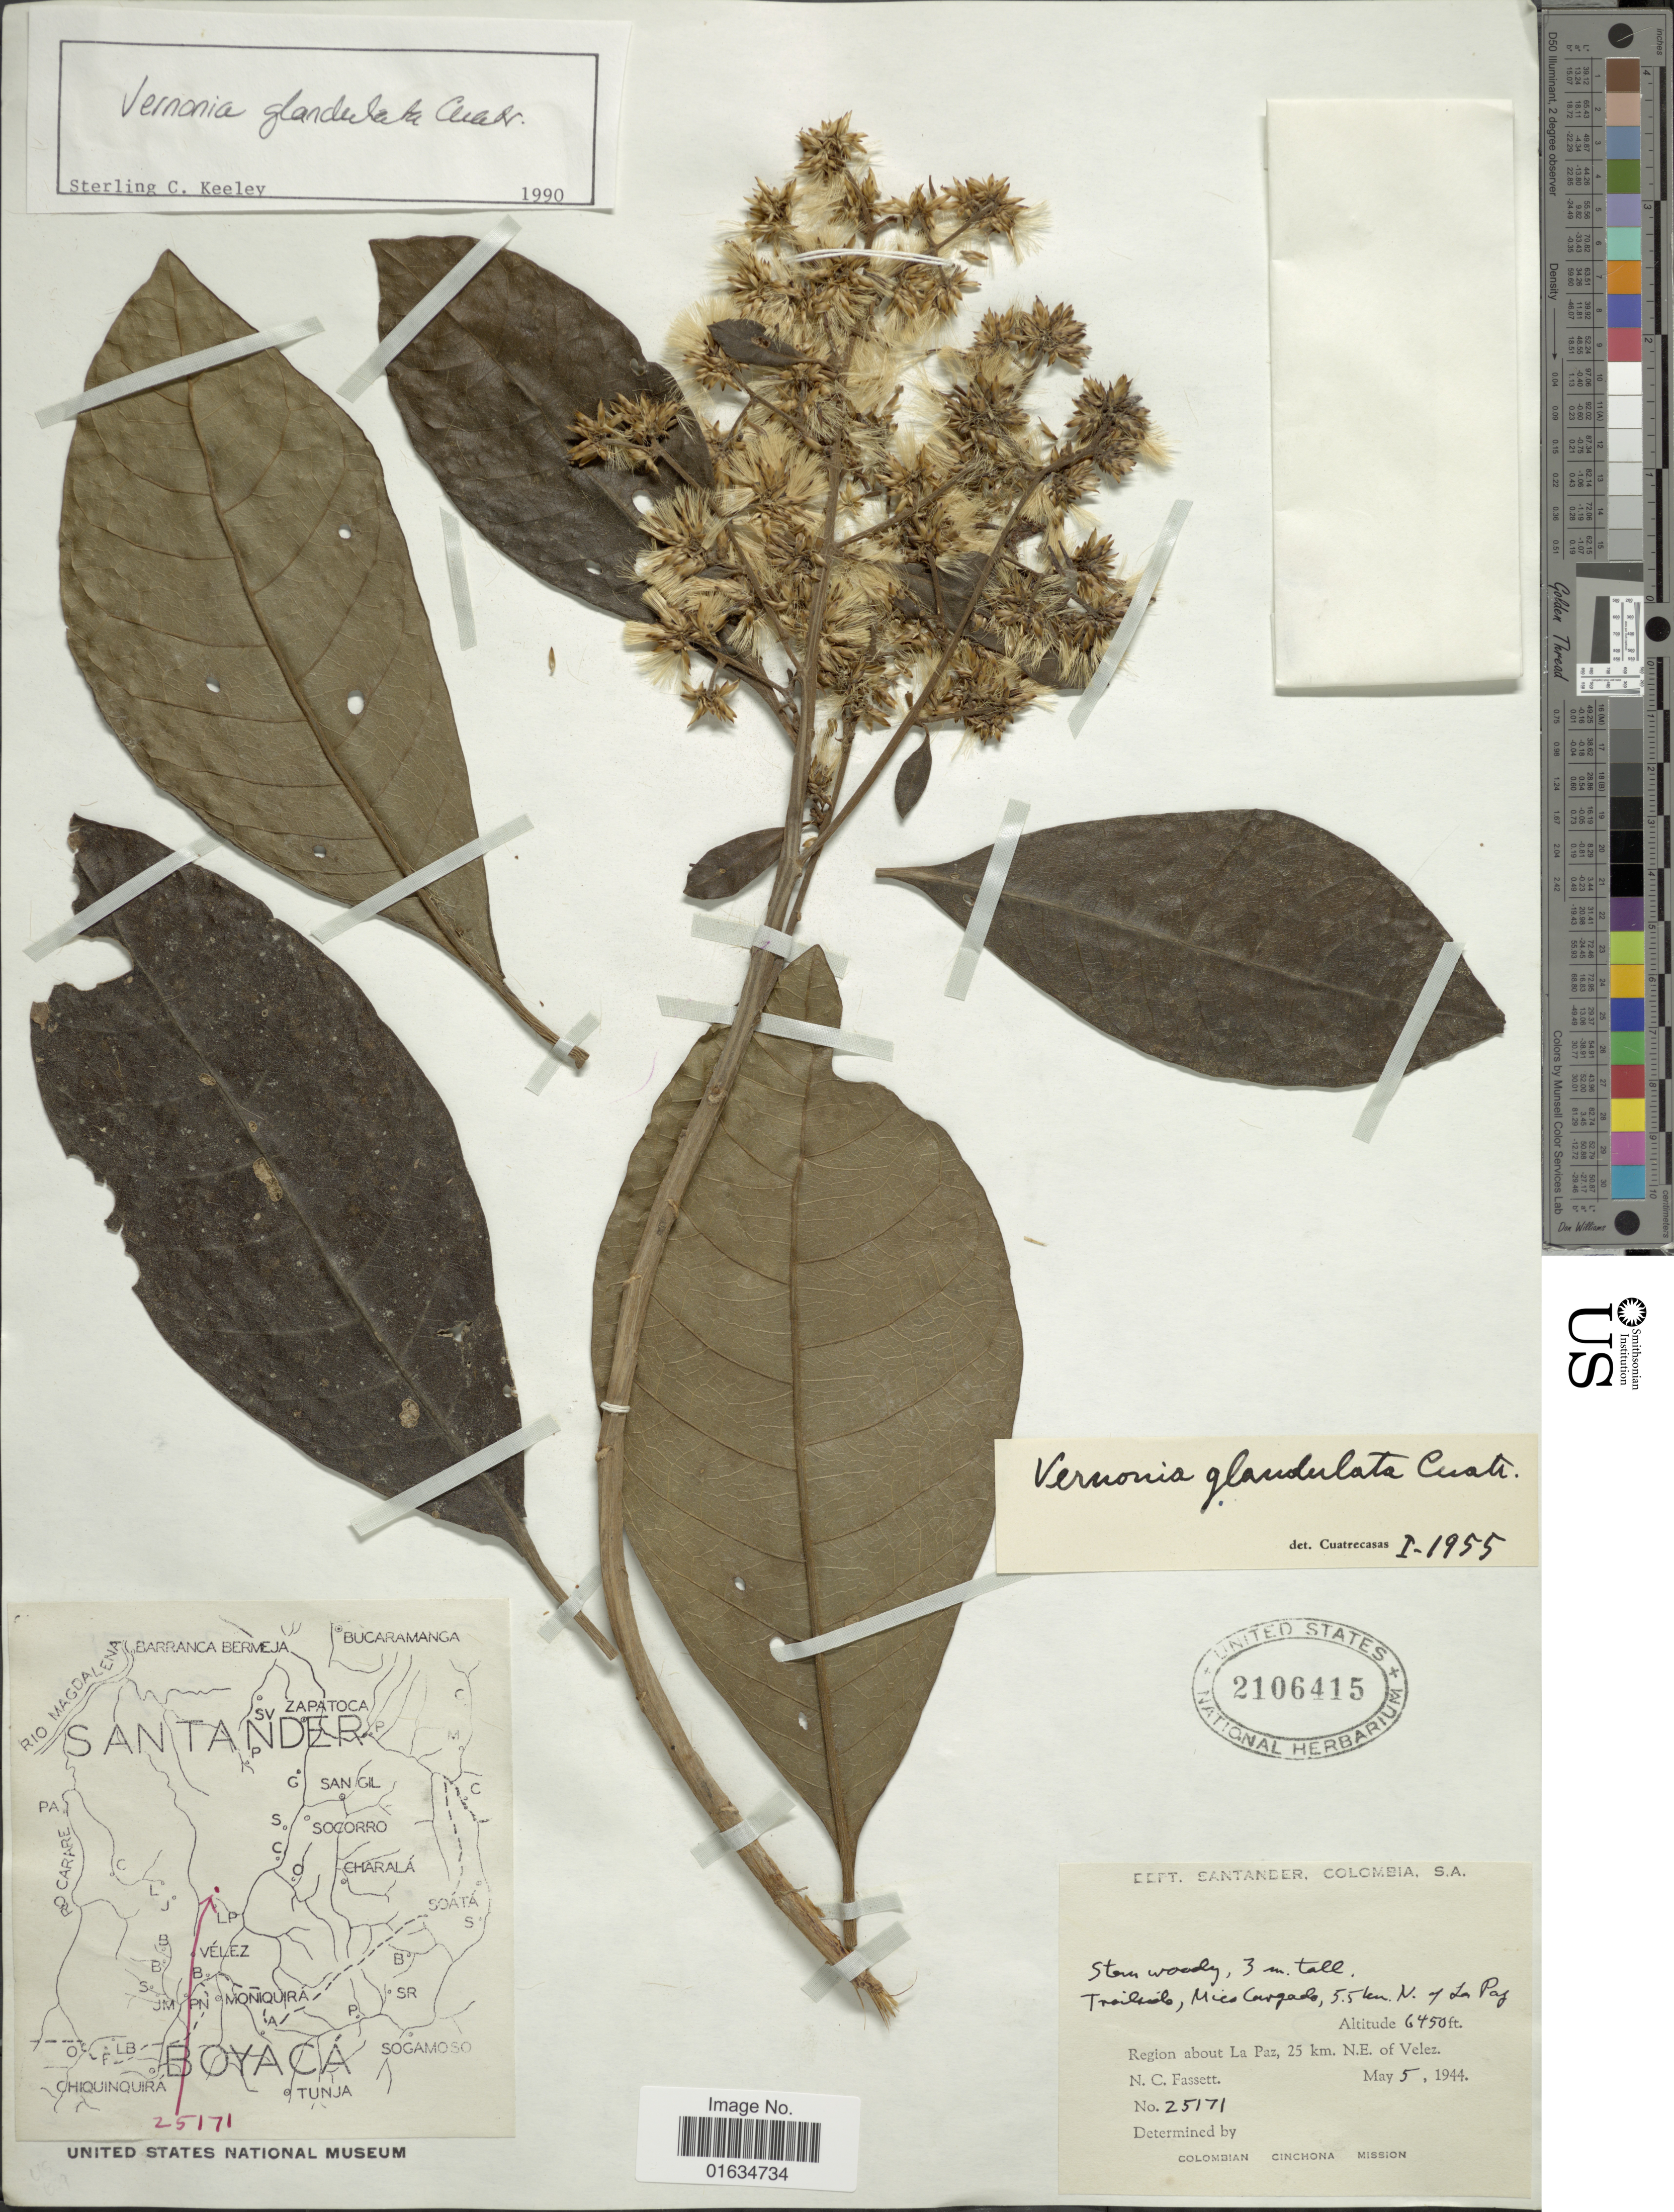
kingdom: Plantae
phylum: Tracheophyta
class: Magnoliopsida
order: Asterales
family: Asteraceae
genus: Critoniopsis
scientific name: Critoniopsis glandulata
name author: (Cuatrec.) H. Rob.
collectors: N. C. Fassett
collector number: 25171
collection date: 1944-05-05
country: Colombia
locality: Regio about La Paz, 25 km. N.E. of Velez, Dept. Santander [unsure placement]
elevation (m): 1966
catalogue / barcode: US 2106415